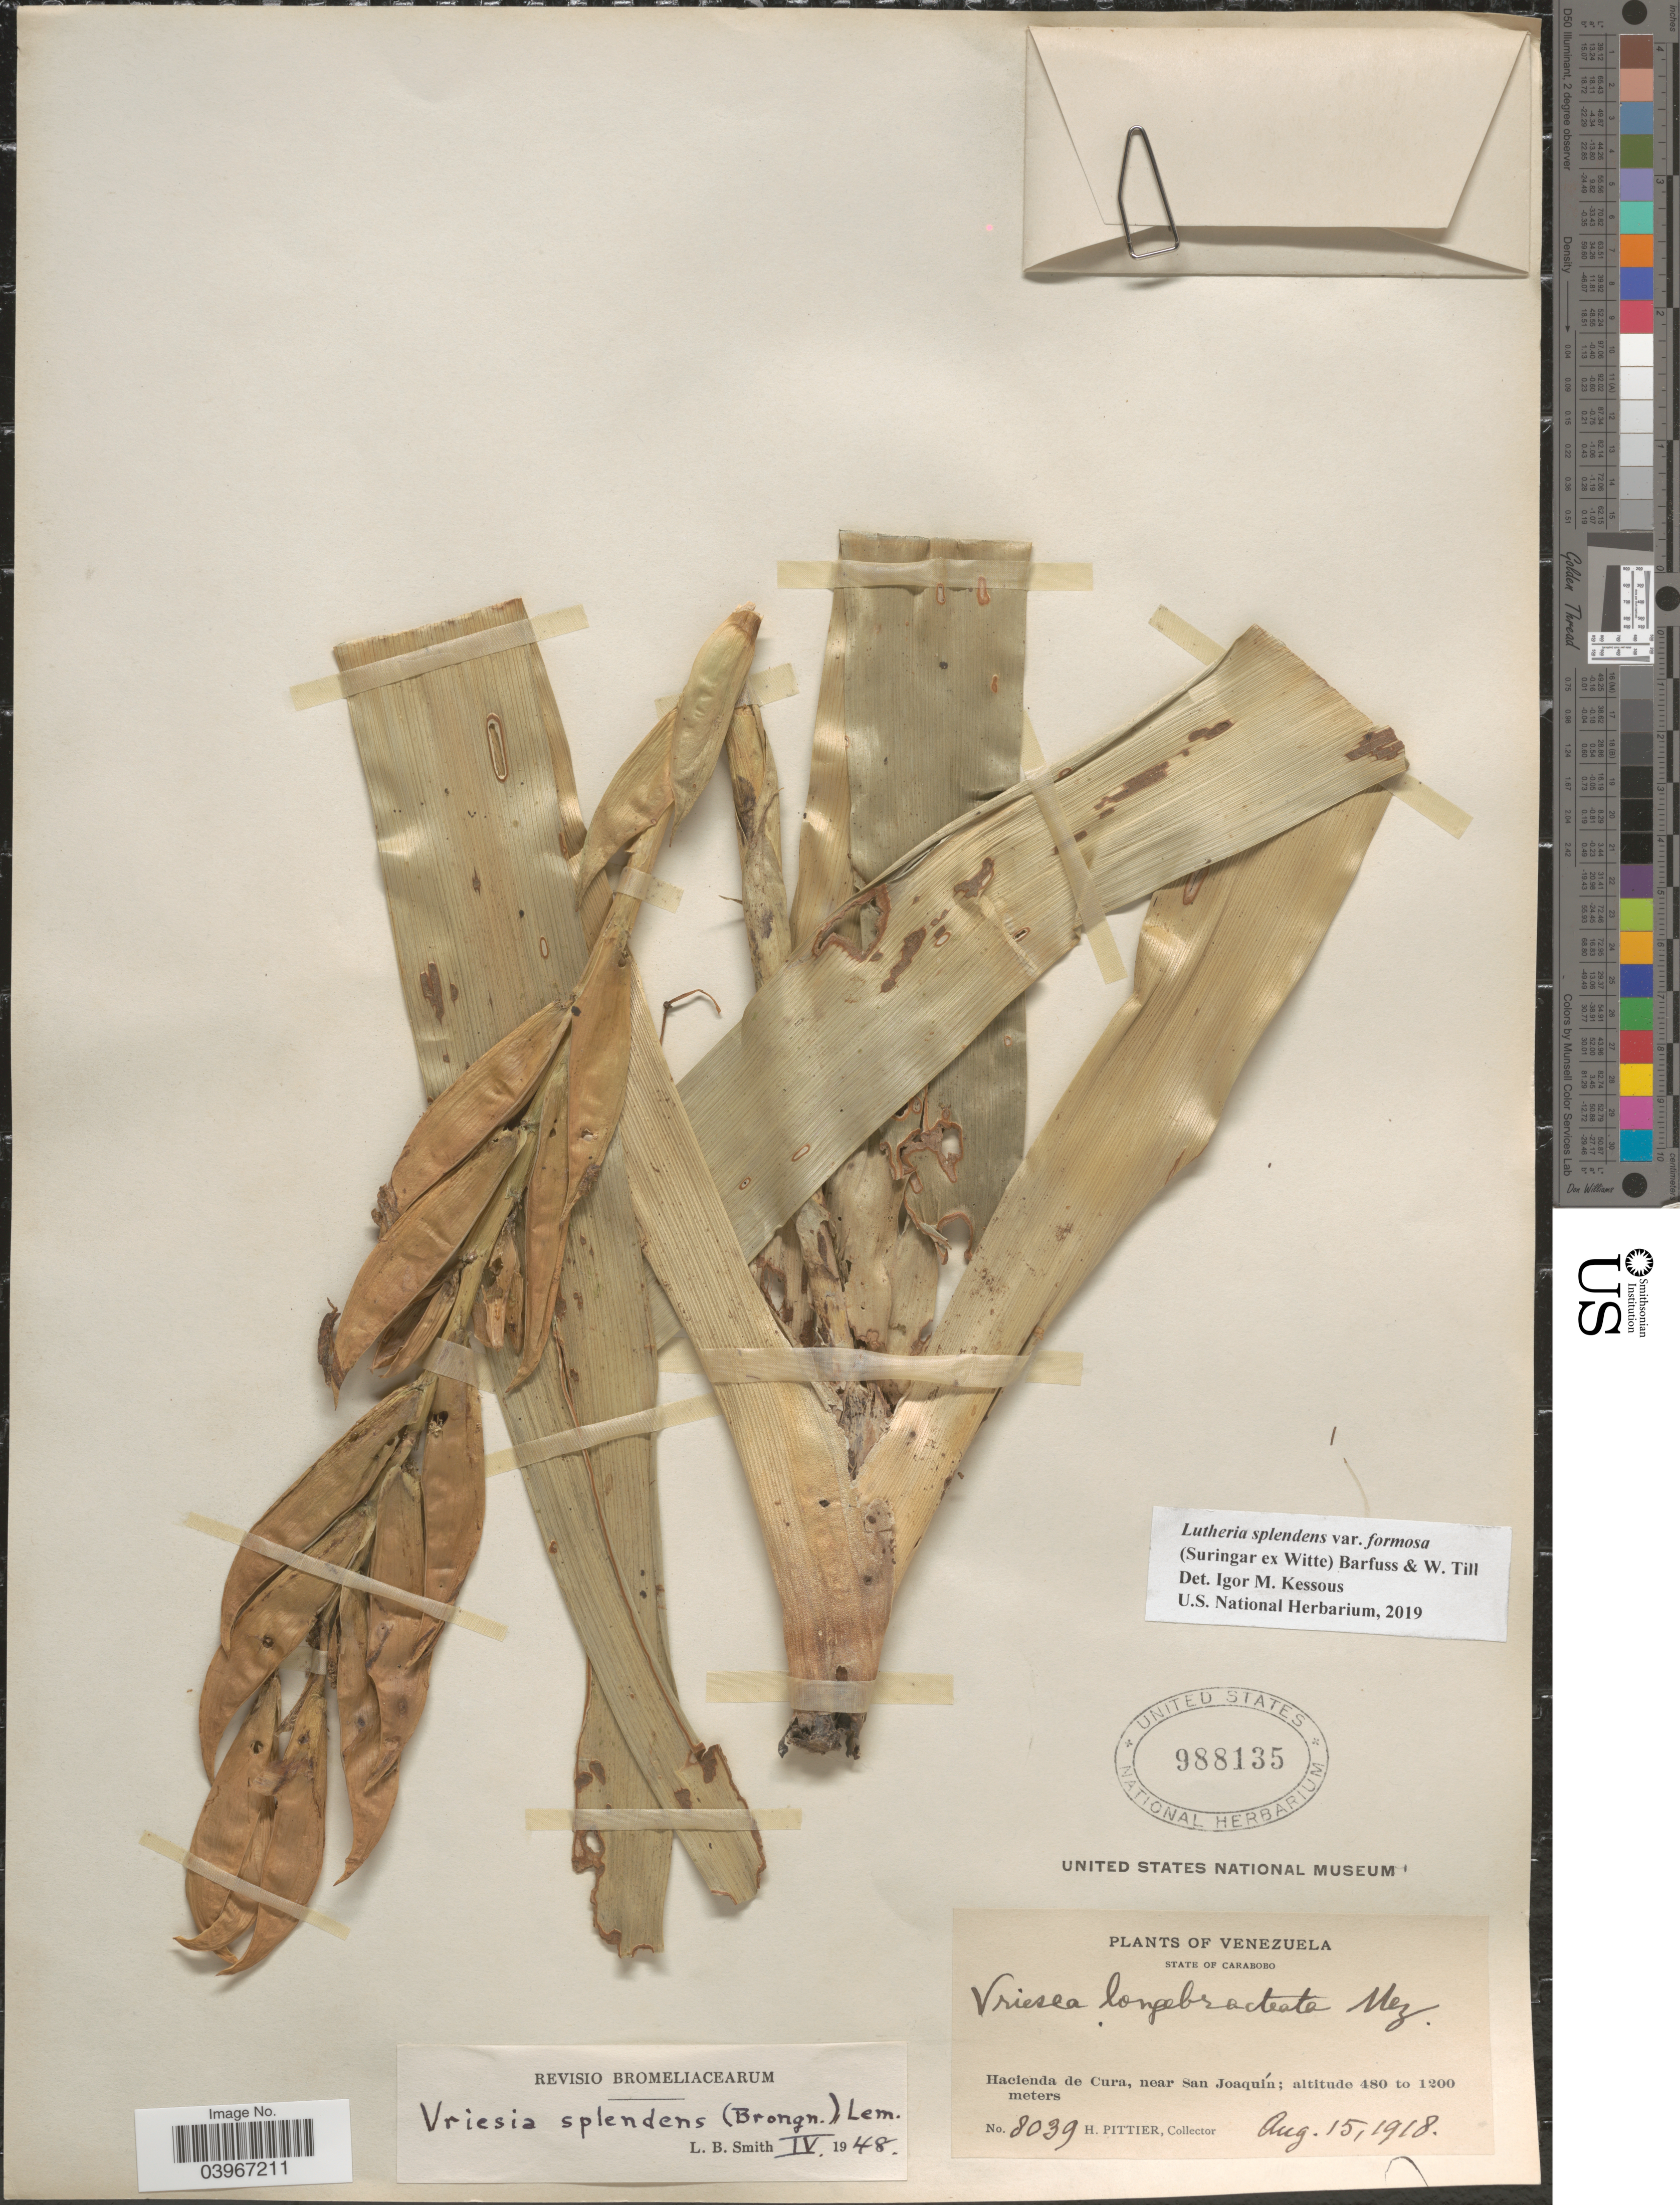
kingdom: Plantae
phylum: Tracheophyta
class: Liliopsida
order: Poales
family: Bromeliaceae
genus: Lutheria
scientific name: Lutheria splendens var. formosa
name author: (Suringar ex Witte) Barfuss & W. Till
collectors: H. F. Pittier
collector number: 8039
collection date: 1918-08-15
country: Venezuela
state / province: Carabobo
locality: Hacienda de Cura, near San Joaquín.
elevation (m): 480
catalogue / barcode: US 988135